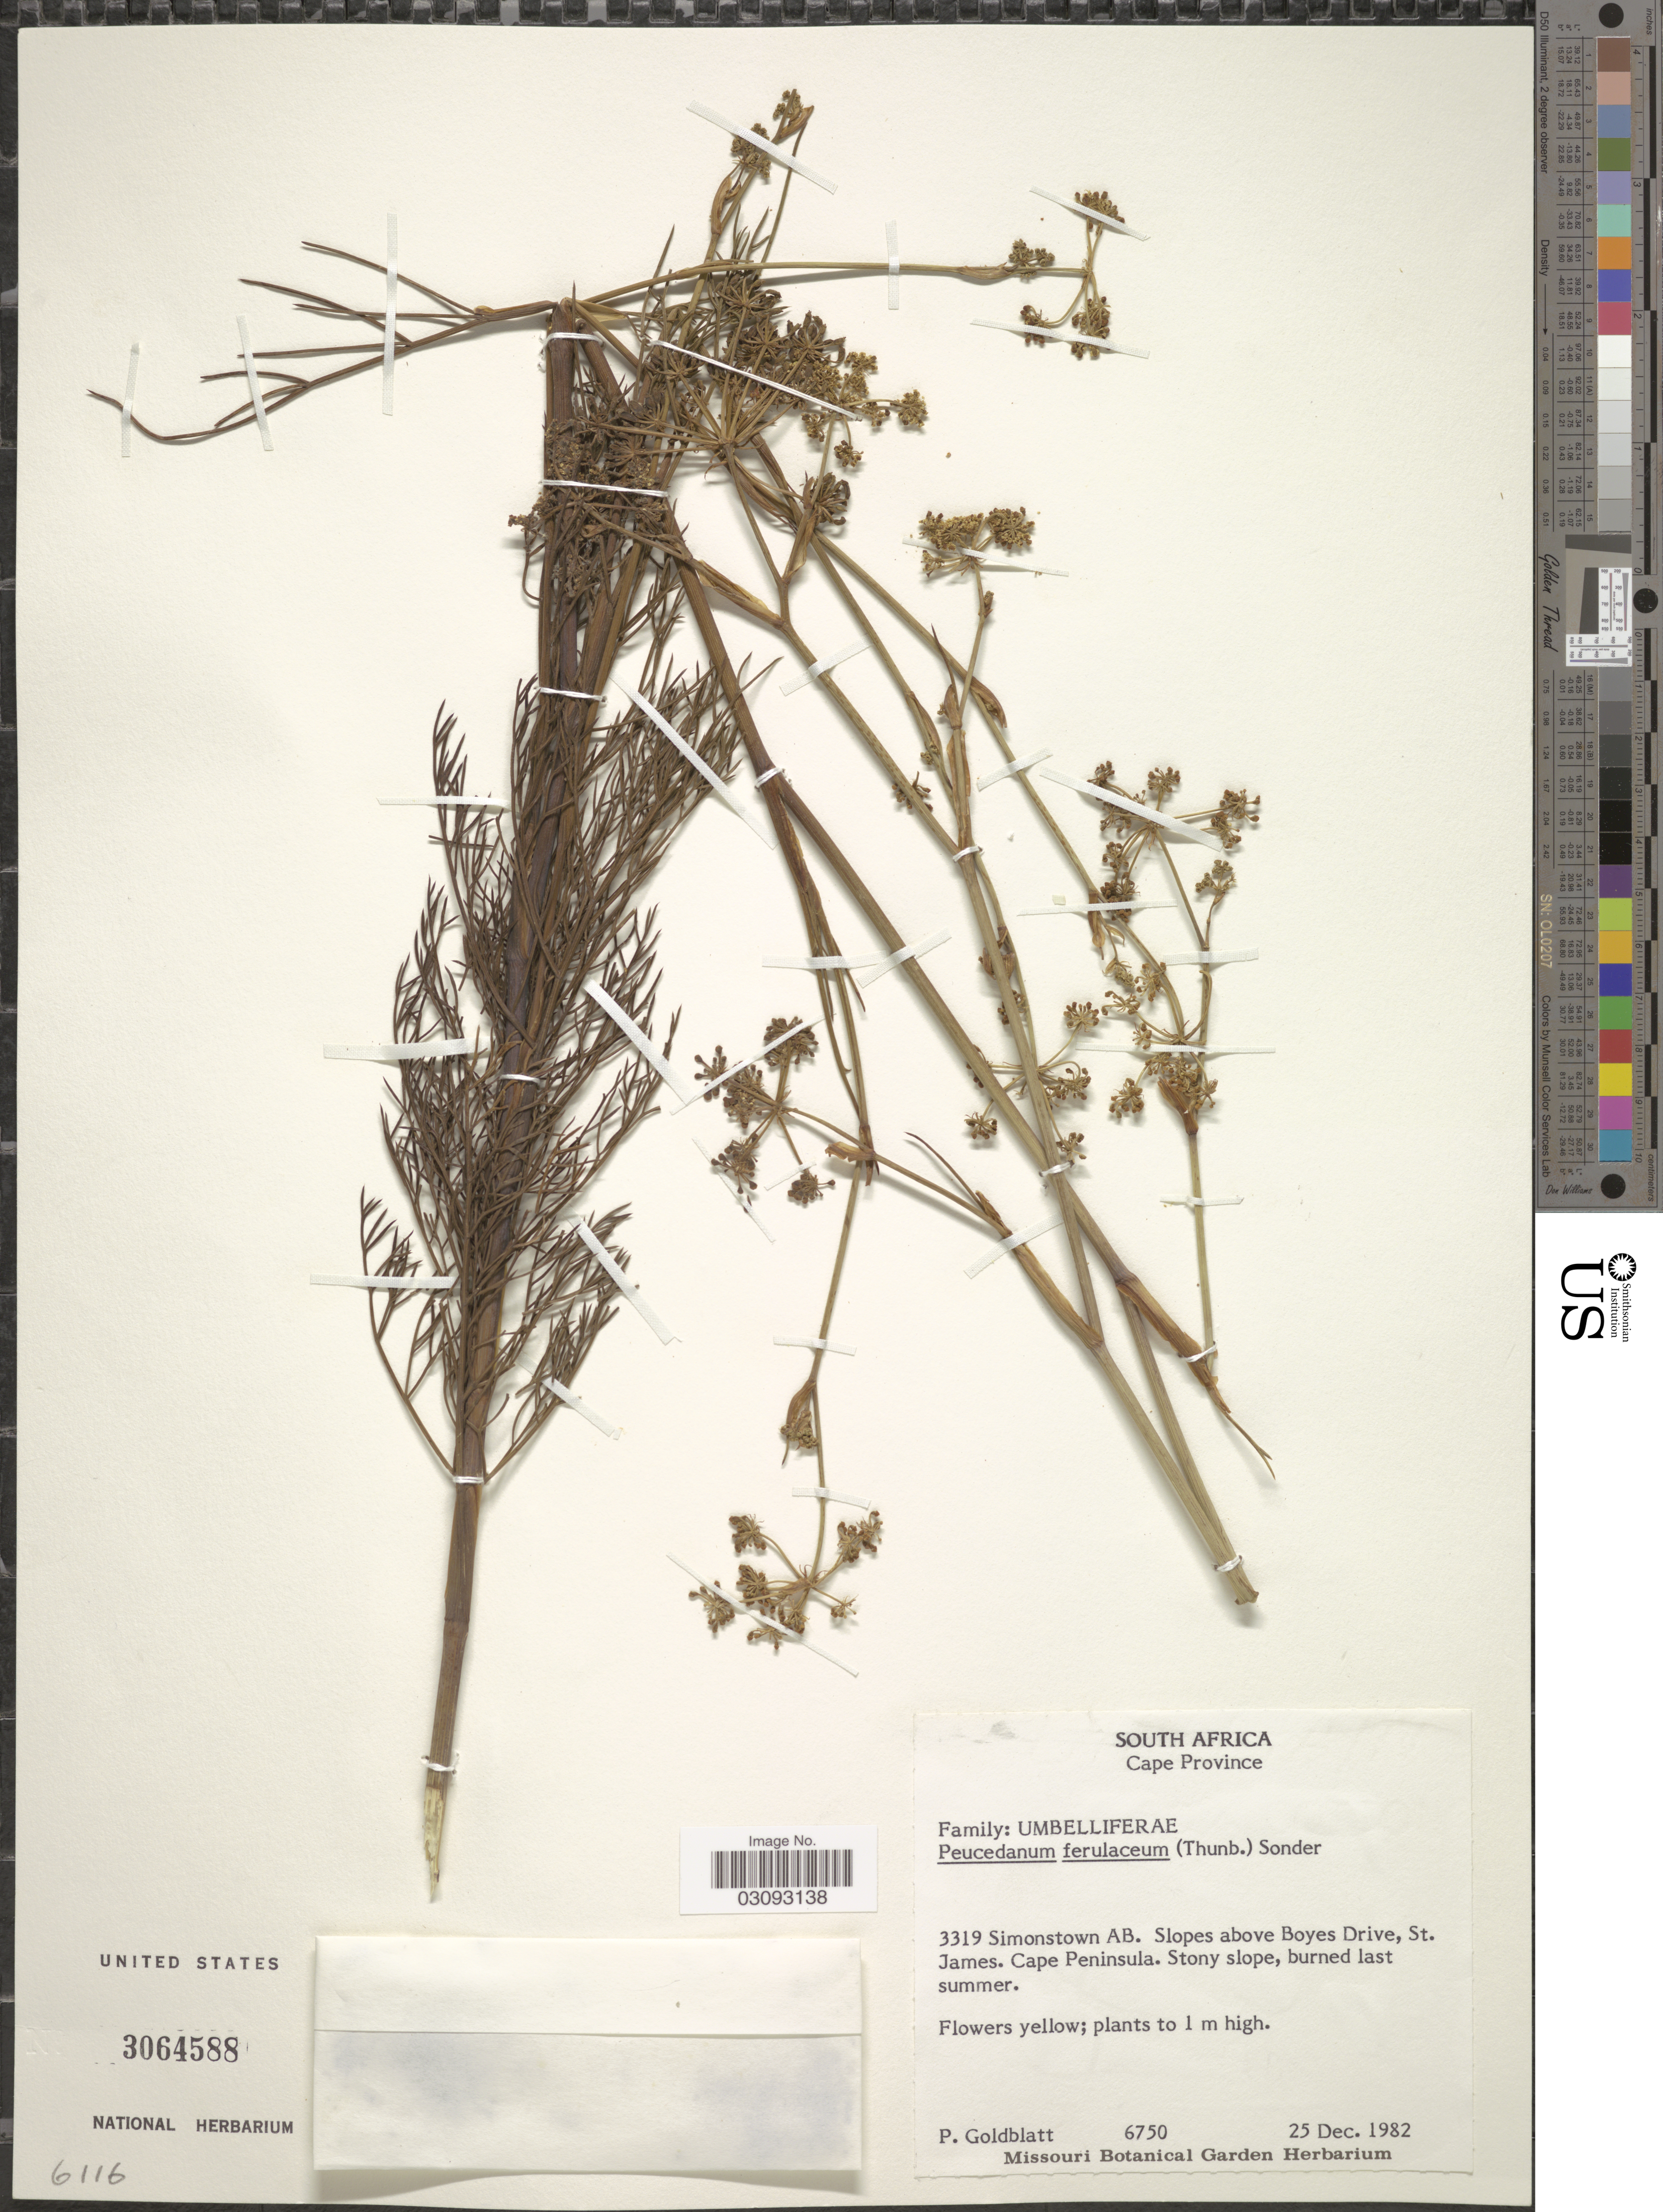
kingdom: Plantae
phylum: Tracheophyta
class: Magnoliopsida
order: Apiales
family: Apiaceae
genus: Peucedanum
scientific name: Peucedanum ferulaceum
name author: (Thunb.) Eckl. & Zeyh.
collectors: P. Goldblatt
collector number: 6750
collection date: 1982-12-25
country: South Africa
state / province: Western Cape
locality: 3319 Simonstown AB. Slopes above Boyes Drive, St. James. Cape Peninsula.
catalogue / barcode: US 3064588